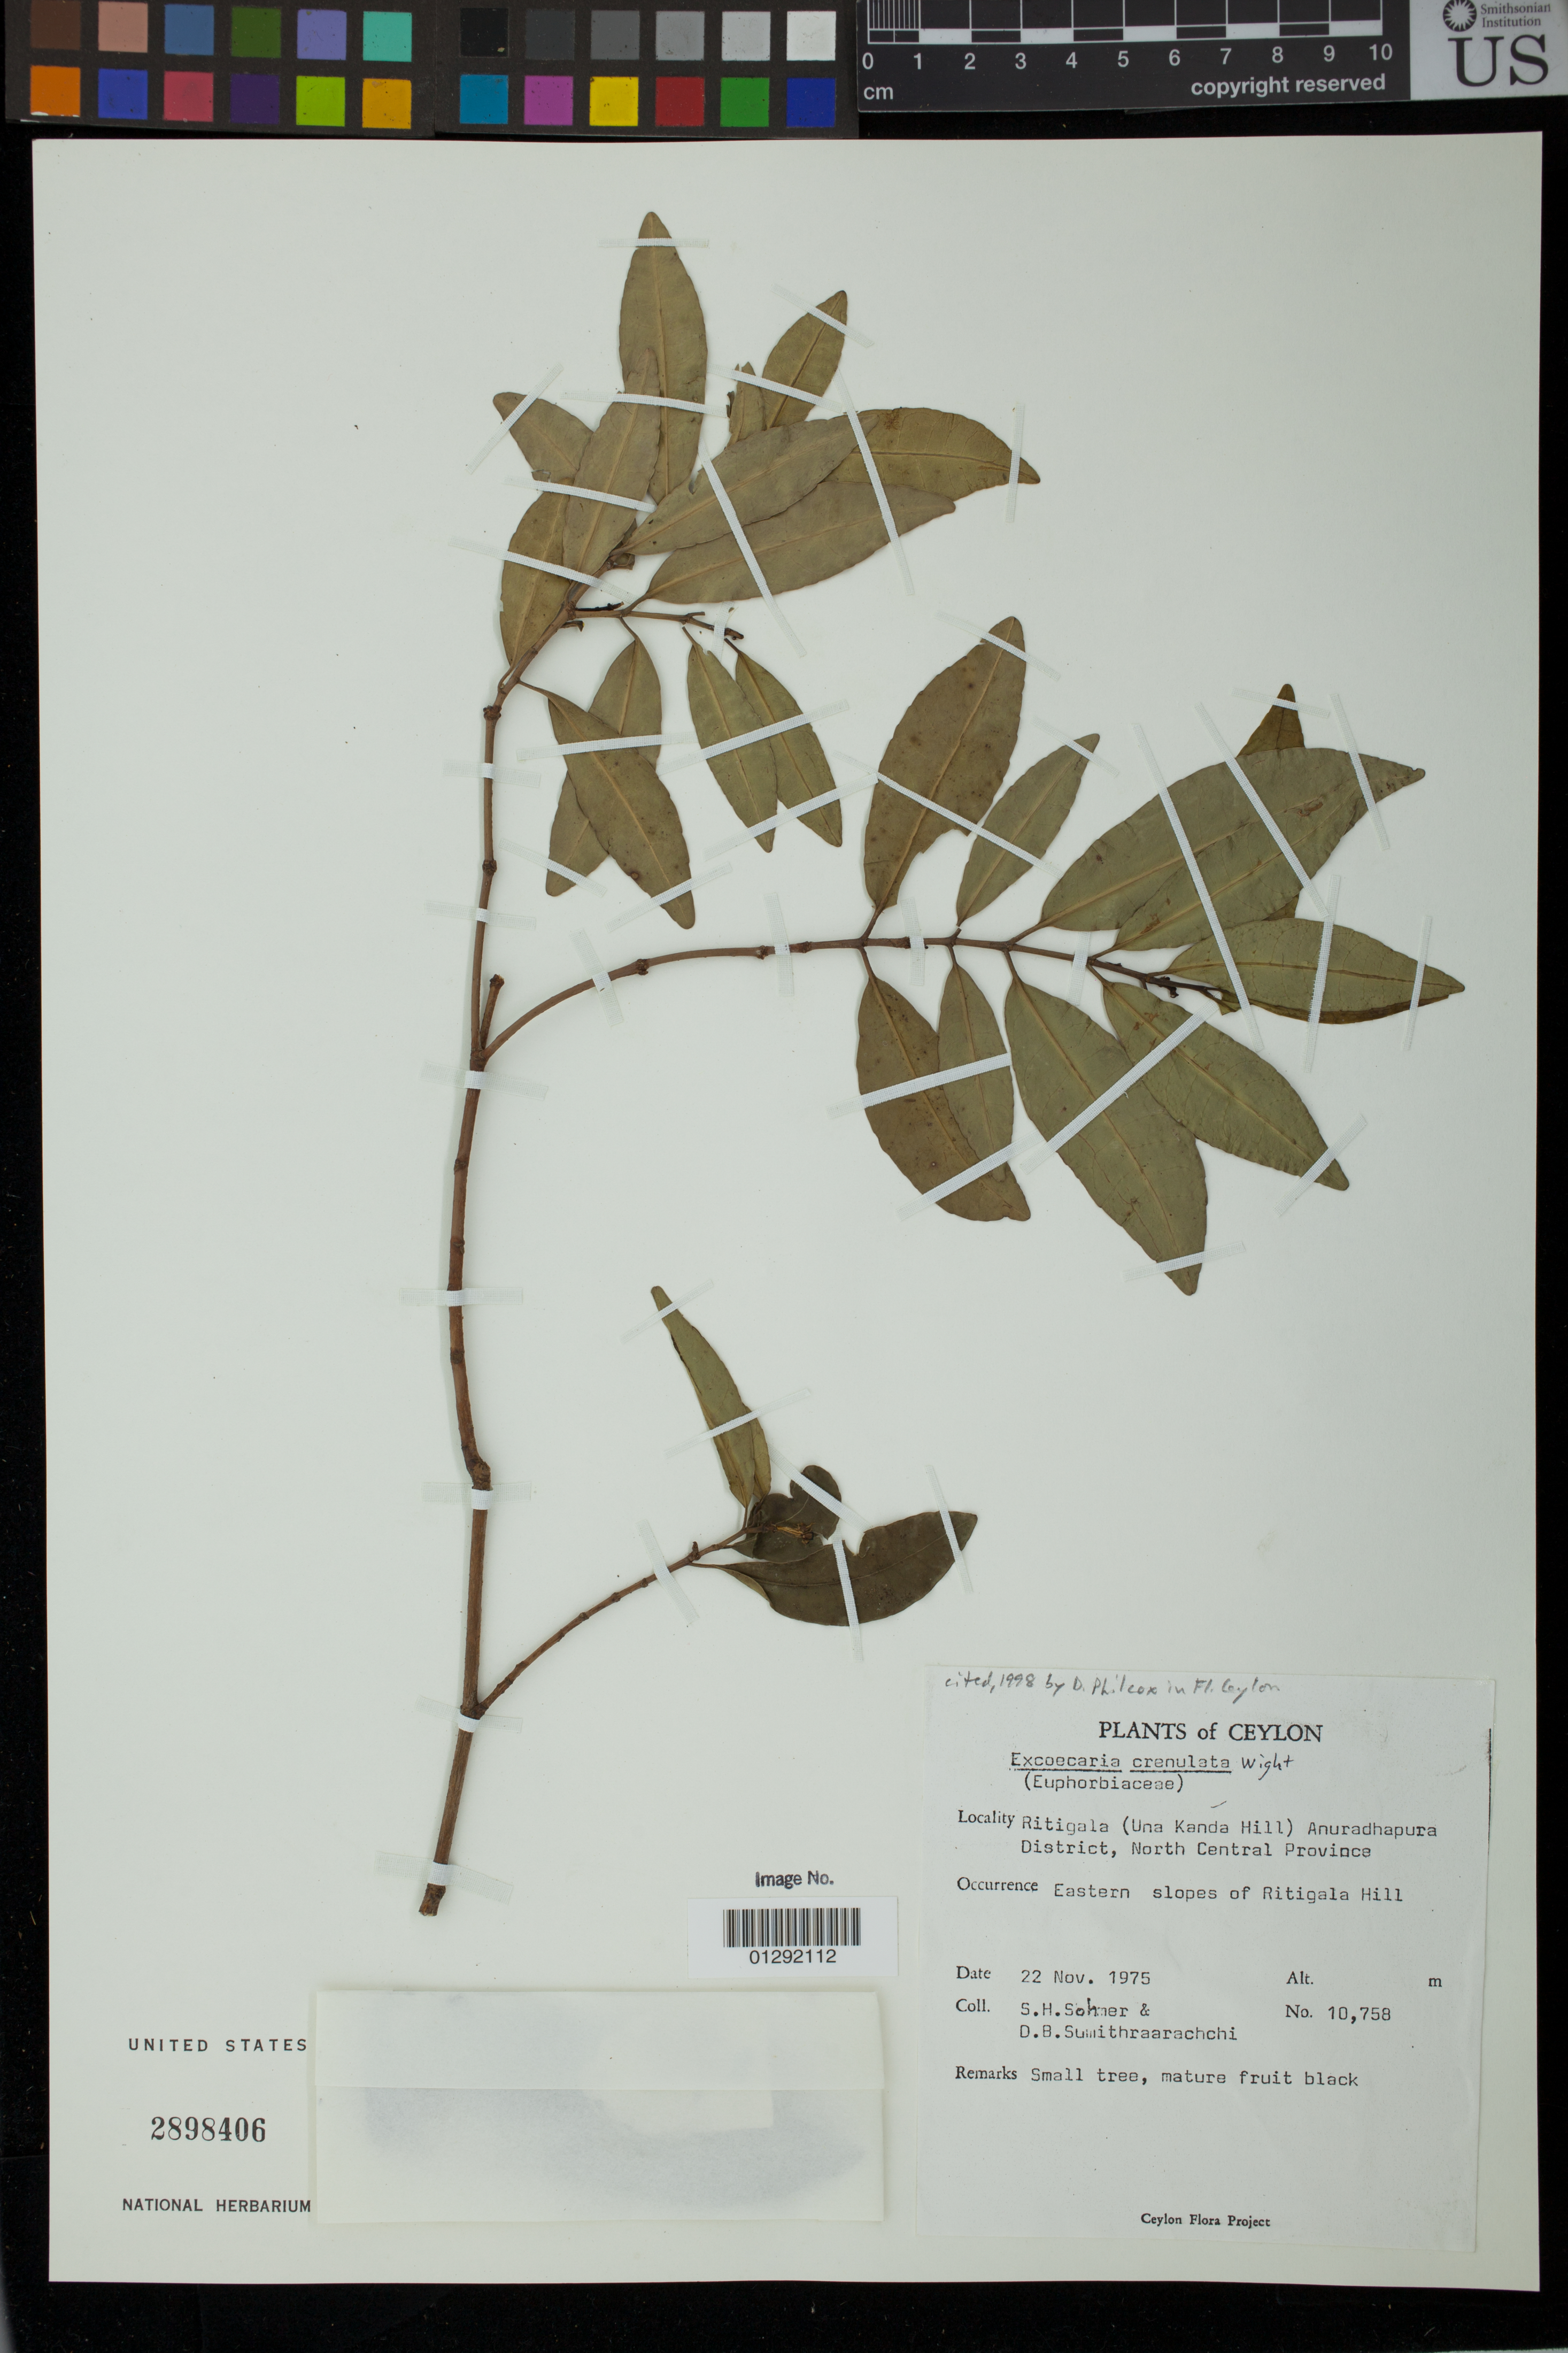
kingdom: Plantae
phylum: Tracheophyta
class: Magnoliopsida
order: Malpighiales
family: Euphorbiaceae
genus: Excoecaria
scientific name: Excoecaria crenulata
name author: Wight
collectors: S. H. Sohmer & D. B. Sumithraarachchi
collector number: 10758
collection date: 1975-11-22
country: Sri Lanka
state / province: North Central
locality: Ceylon: Ritigals (Una Kanda Hill), Anuradhapura District.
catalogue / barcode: US 2898406